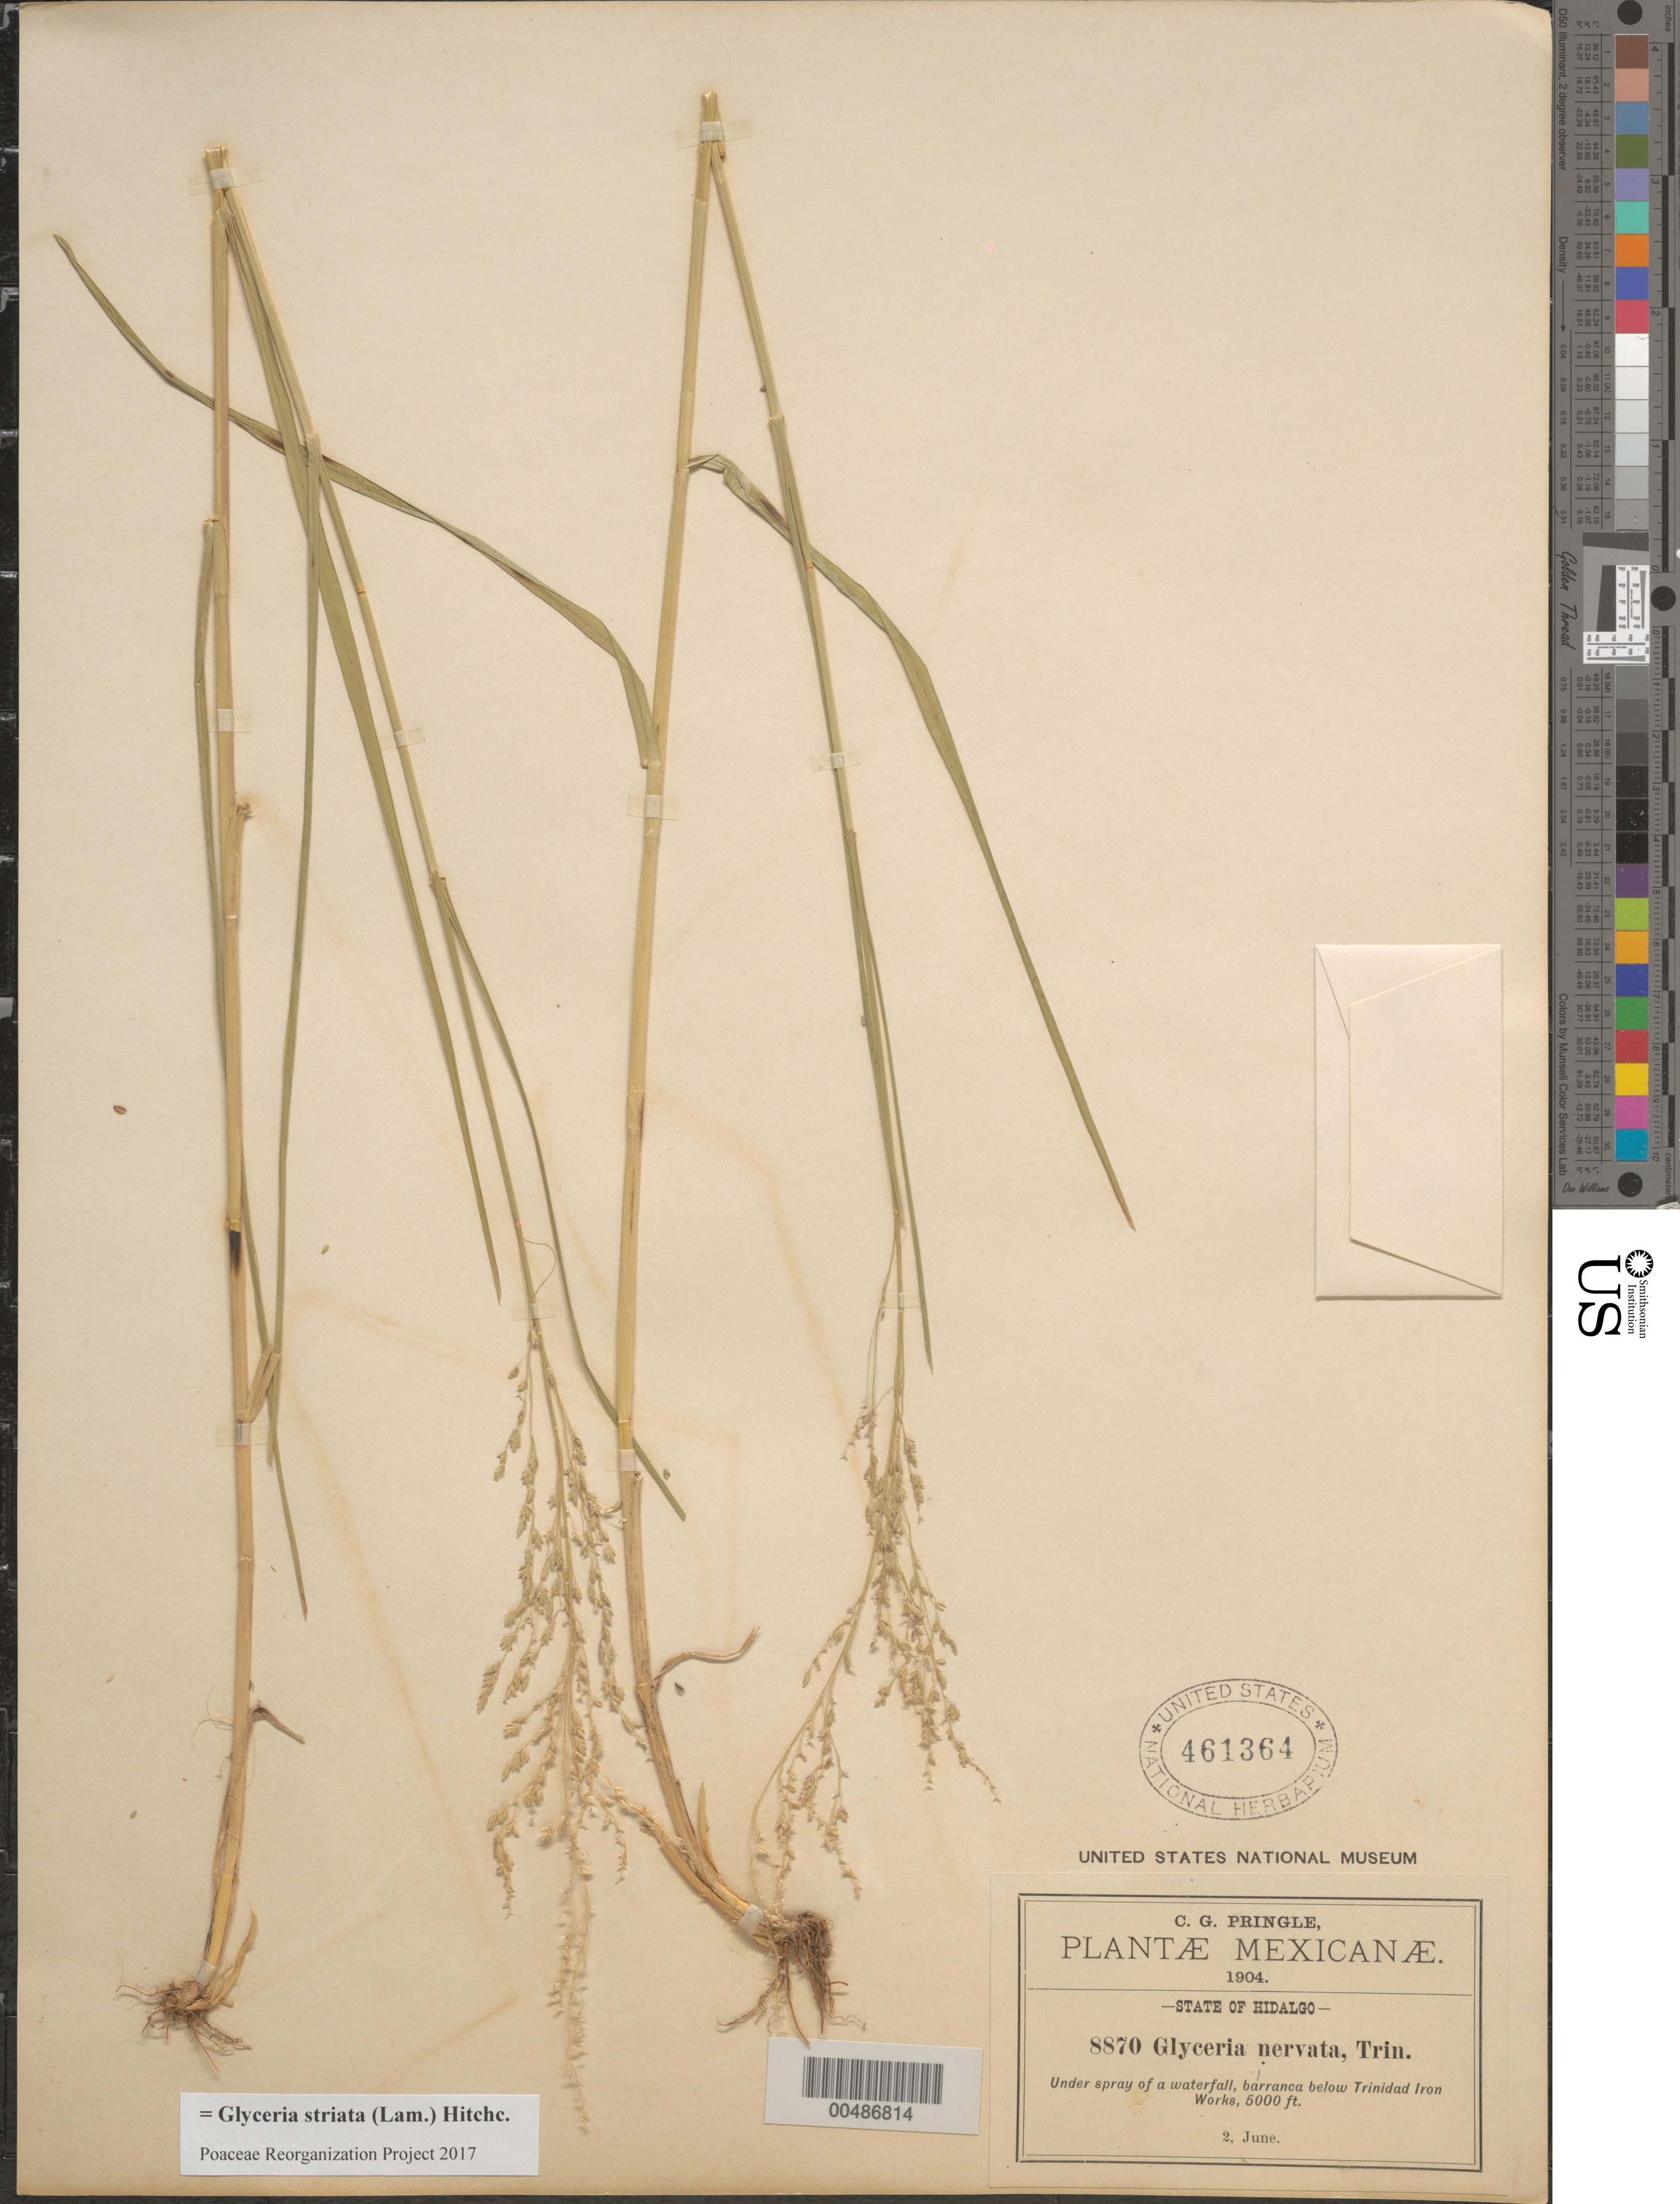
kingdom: Plantae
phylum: Tracheophyta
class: Liliopsida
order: Poales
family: Poaceae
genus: Glyceria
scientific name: Glyceria striata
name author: (Lam.) Hitchc.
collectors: C. G. Pringle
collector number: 8870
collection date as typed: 2 Jun 1904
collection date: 1904-06-02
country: Mexico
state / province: Hidalgo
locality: below Trinidad Iron Works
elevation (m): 1524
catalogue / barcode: US 461364